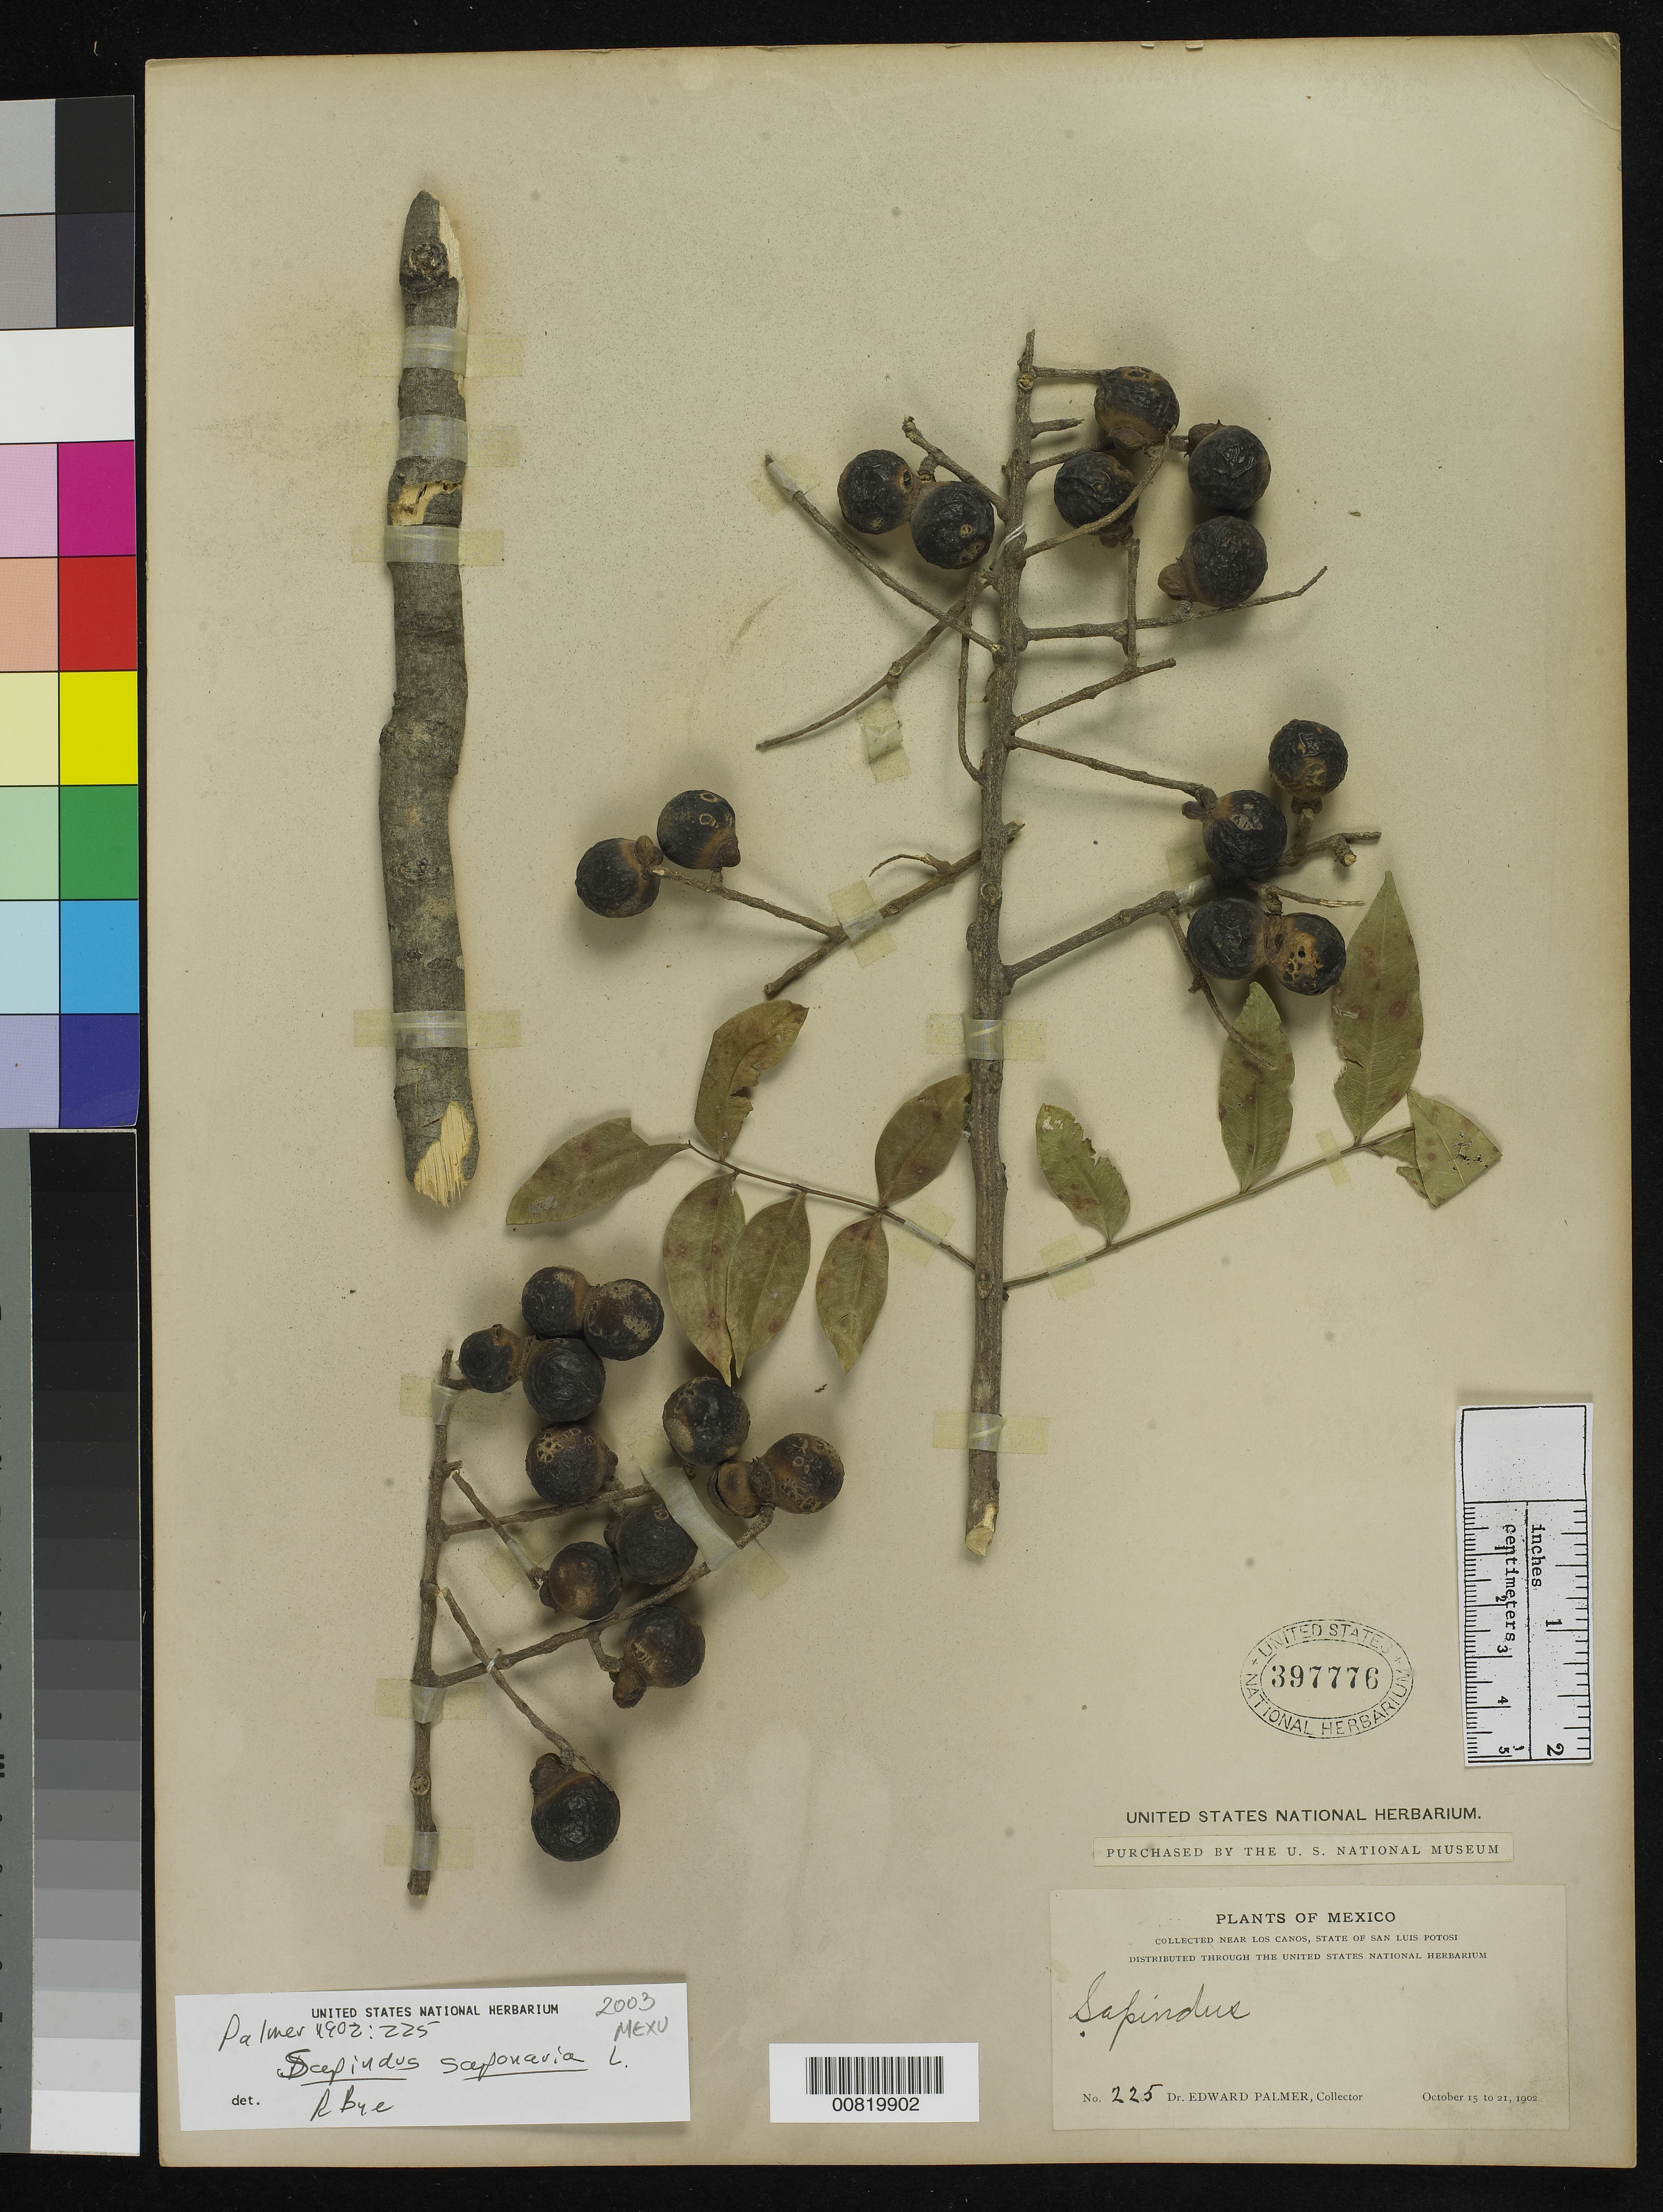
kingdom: Plantae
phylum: Tracheophyta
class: Magnoliopsida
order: Sapindales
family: Sapindaceae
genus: Sapindus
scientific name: Sapindus saponaria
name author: L.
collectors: E. Palmer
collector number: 225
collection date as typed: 15 Oct 1902 to 21 Oct 1902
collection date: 1902-10-15/1902-10-21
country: Mexico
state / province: San Luis Potosí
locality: Los Canos, San Luis Potosí.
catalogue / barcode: US 397776